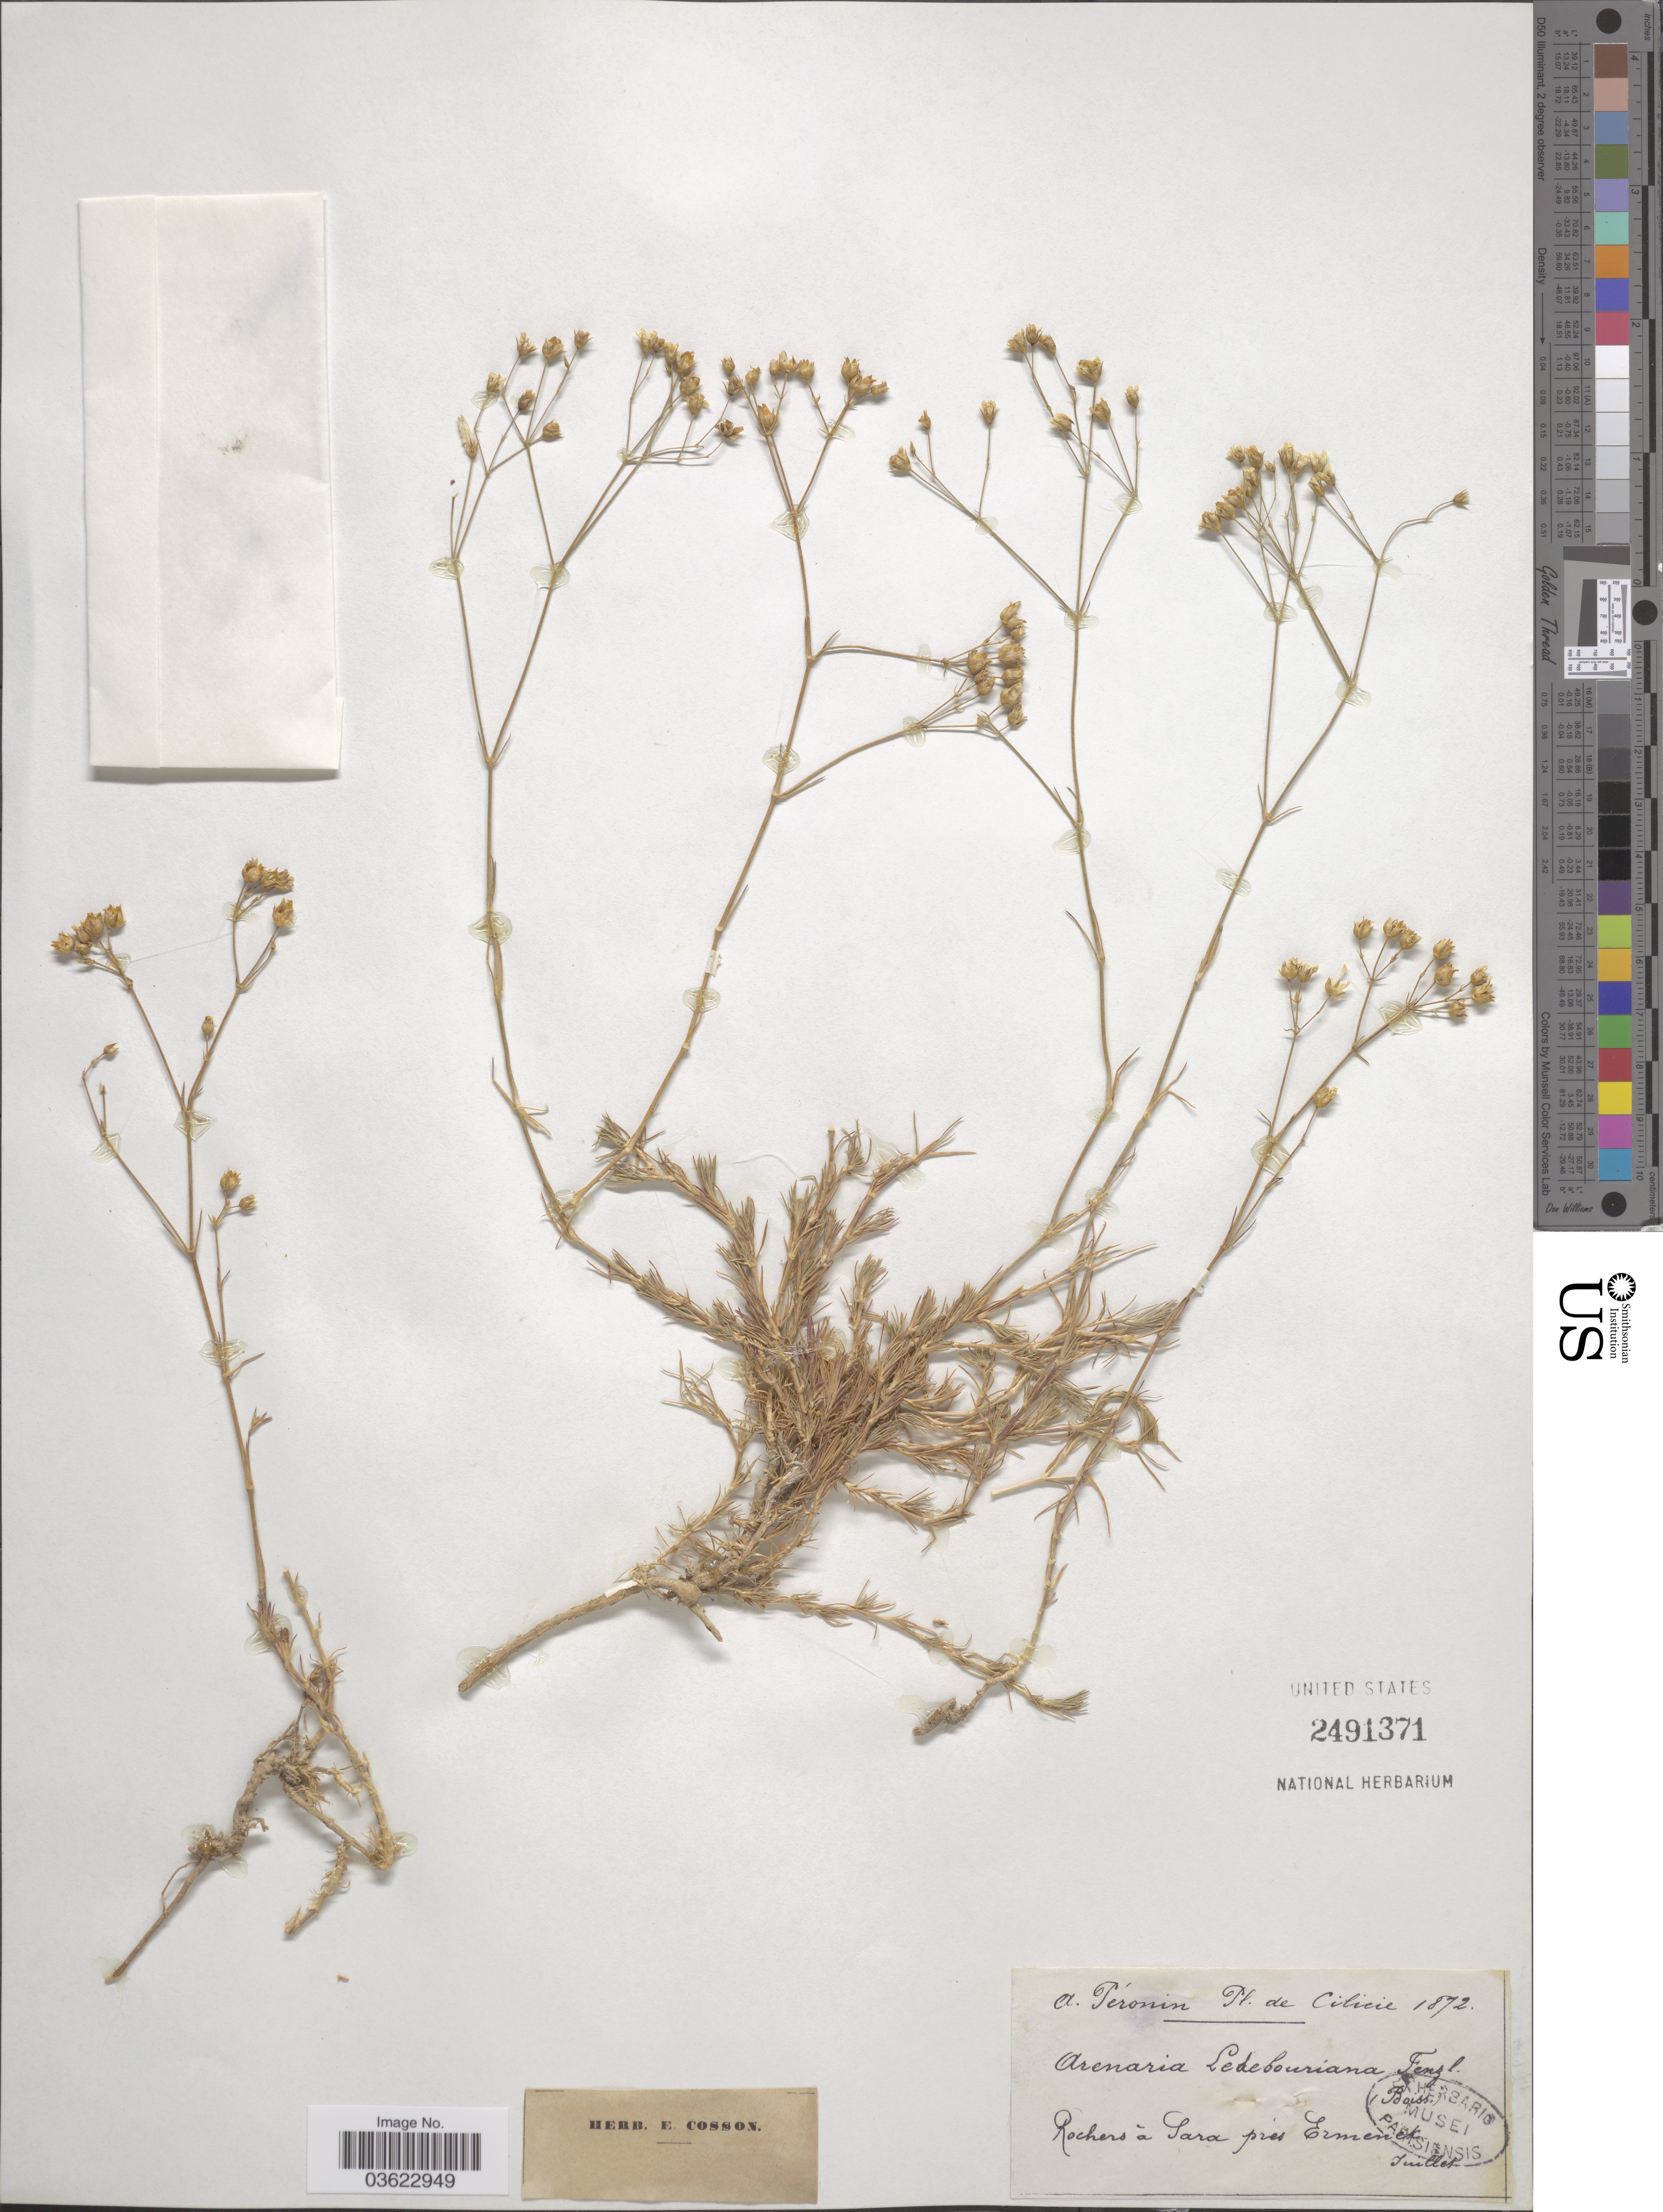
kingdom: Plantae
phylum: Tracheophyta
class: Magnoliopsida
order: Caryophyllales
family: Caryophyllaceae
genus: Eremogone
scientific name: Eremogone ledebouriana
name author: (Fenzl) Ikonn.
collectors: A. Péronin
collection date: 1872-07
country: Turkey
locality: Cilicie. Rochers à Sara près Ermenek.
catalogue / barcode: US 2491371